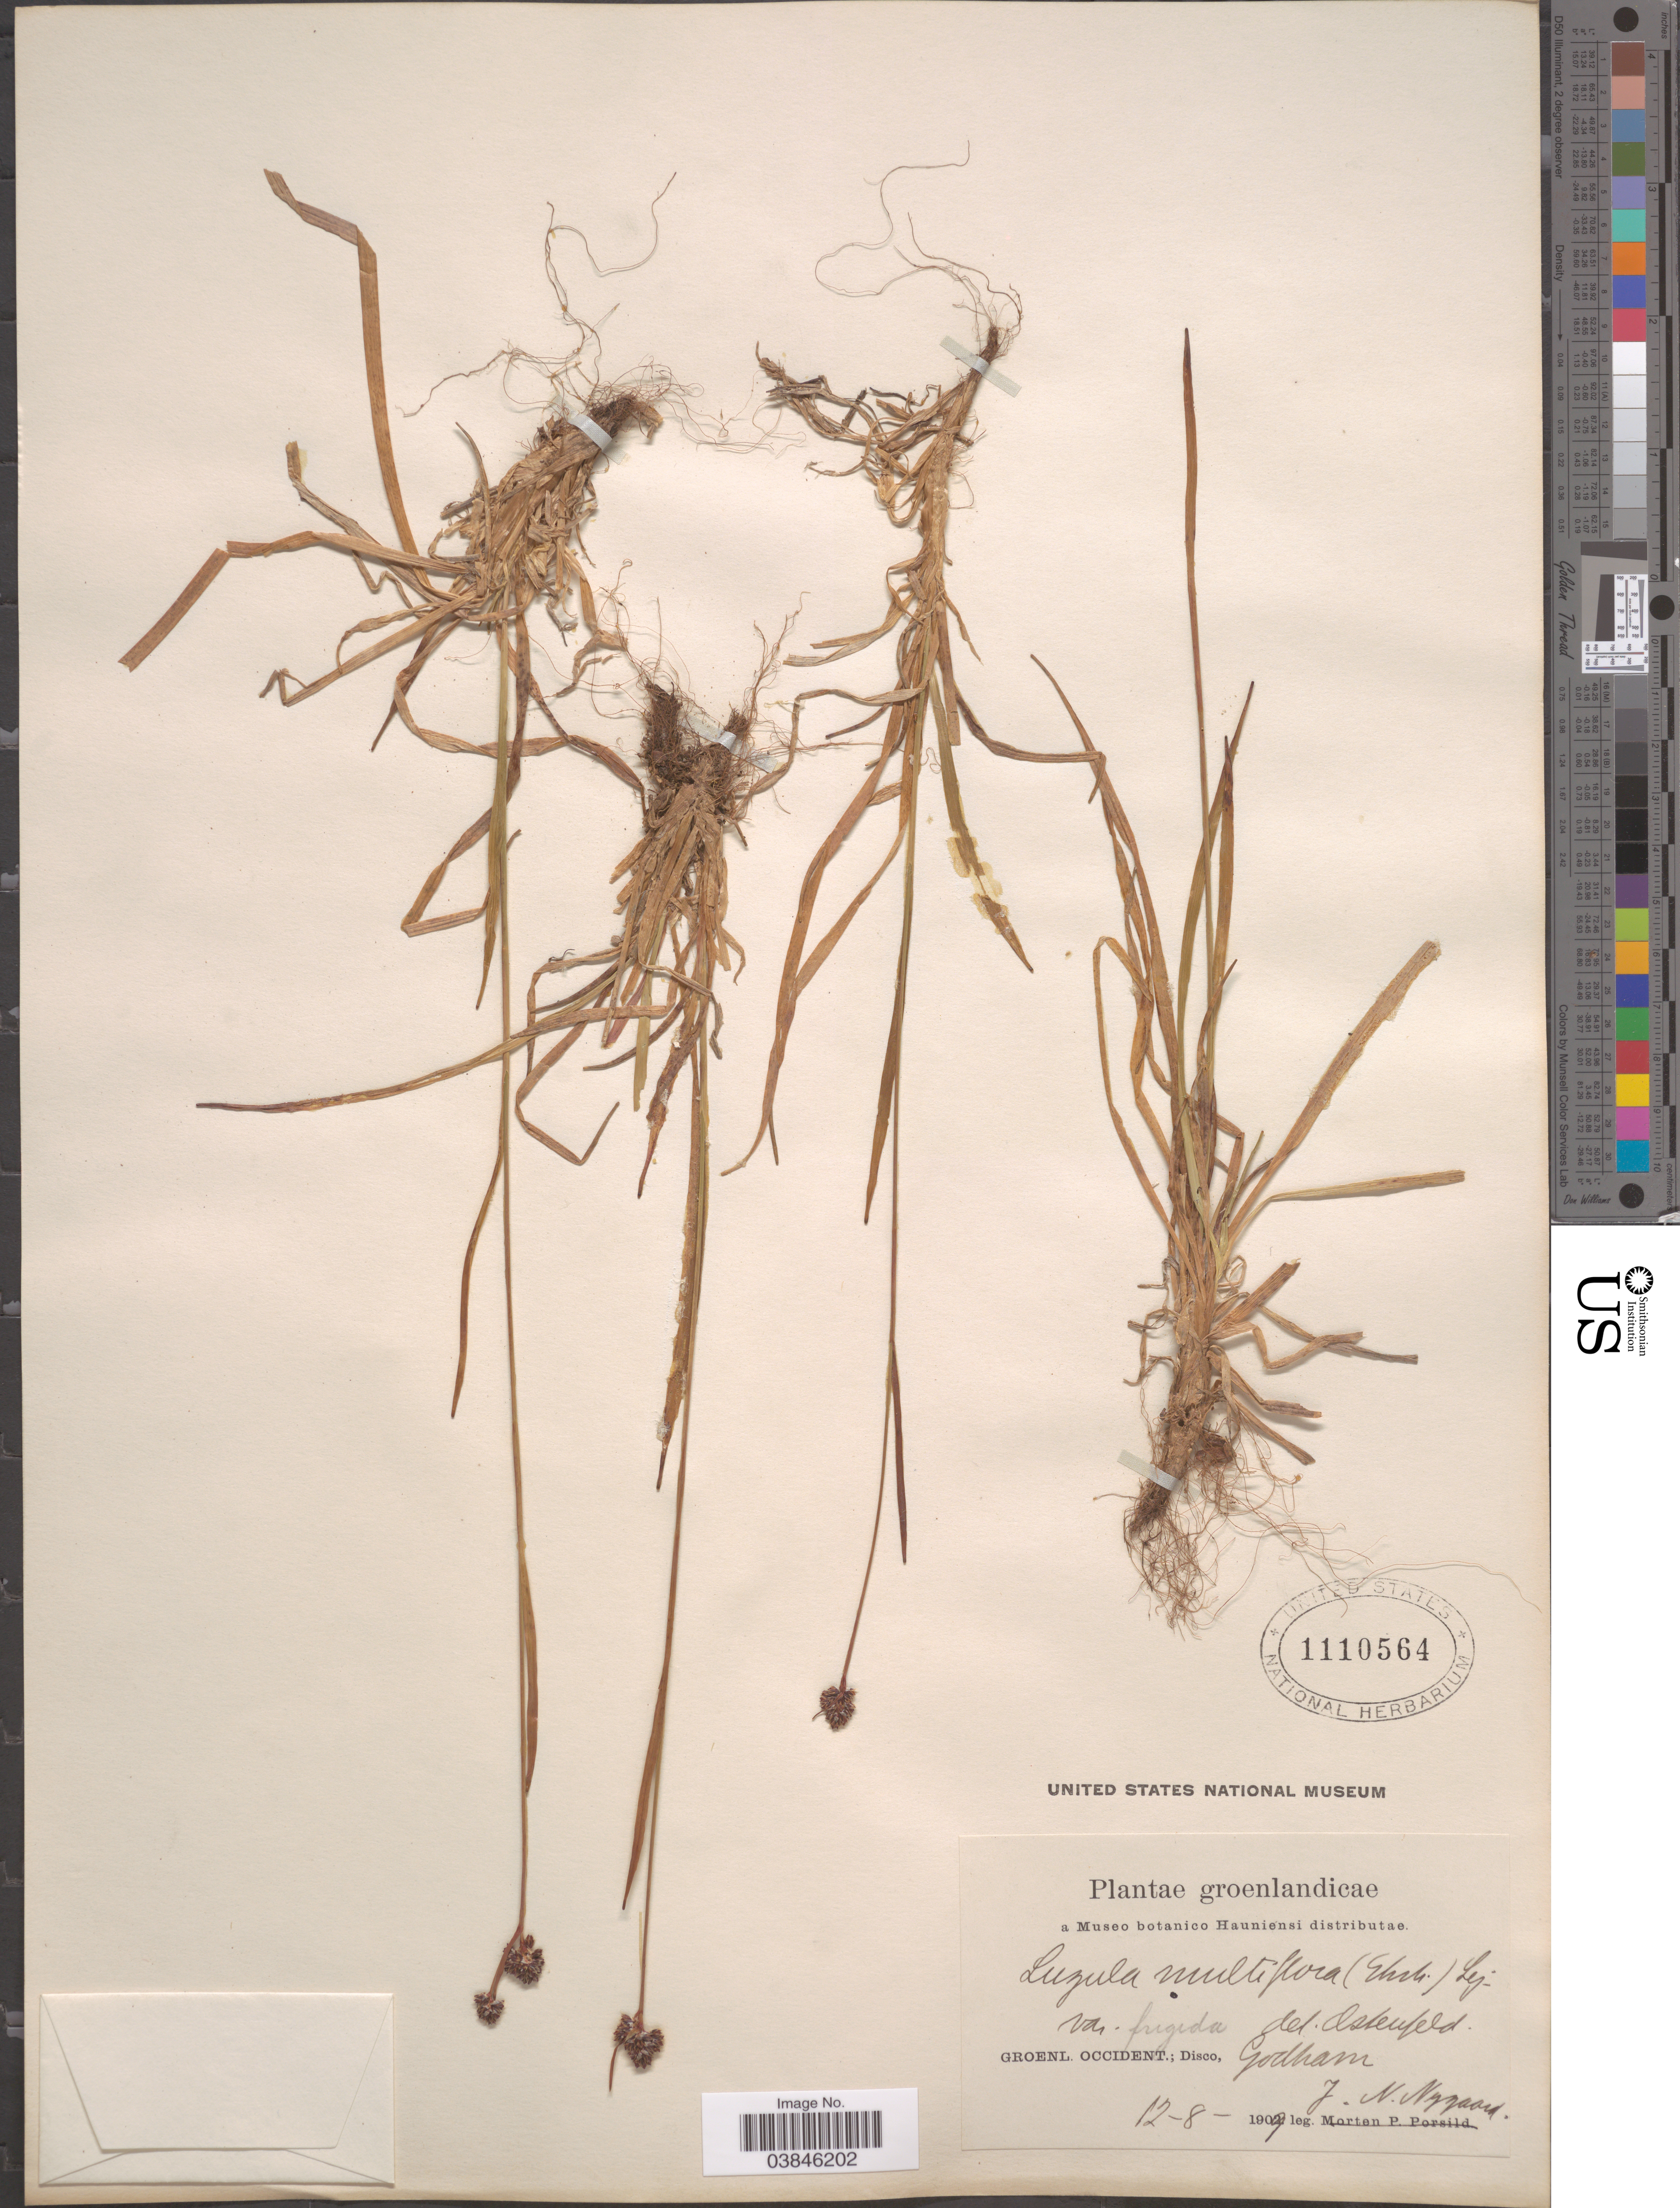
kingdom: Plantae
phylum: Tracheophyta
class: Liliopsida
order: Poales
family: Juncaceae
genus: Luzula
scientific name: Luzula multiflora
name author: (Ehrh.) Lej.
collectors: J. Nygaard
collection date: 1907-08-12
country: Greenland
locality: Groenl. Occident.; Disco, Godham.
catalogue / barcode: US 1110564